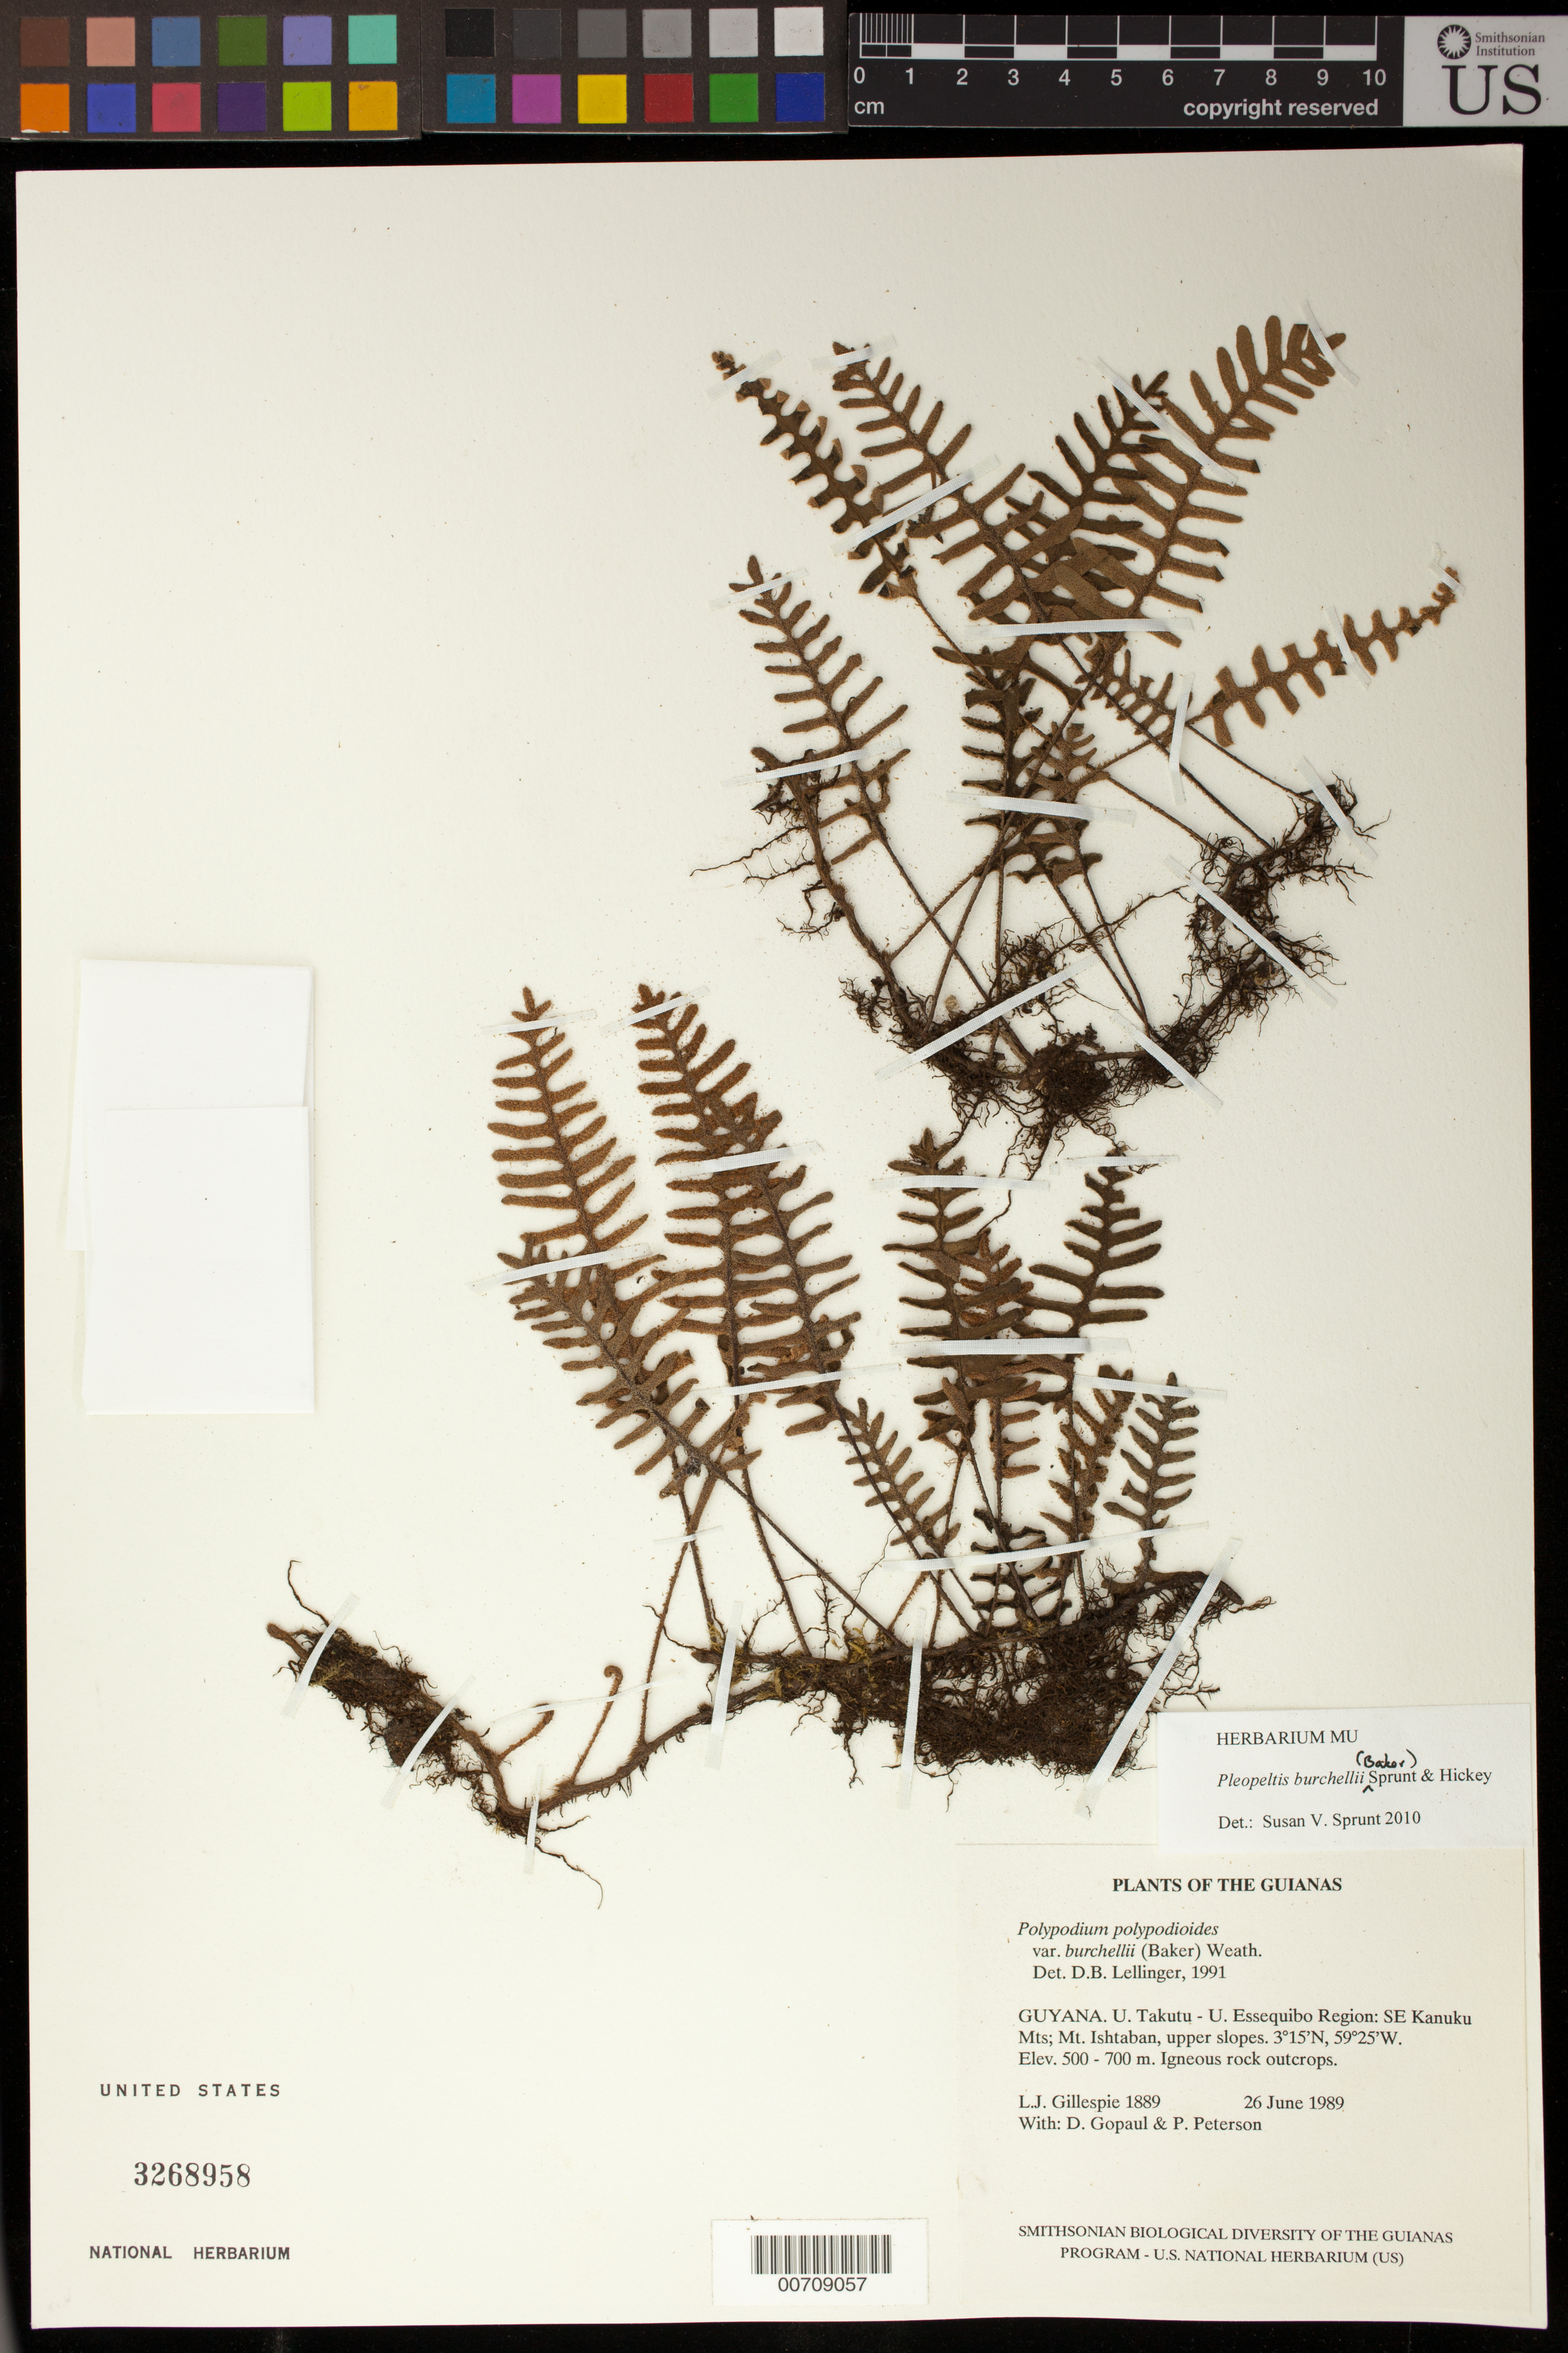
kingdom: Plantae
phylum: Tracheophyta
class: Polypodiopsida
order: Polypodiales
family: Polypodiaceae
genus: Pleopeltis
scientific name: Pleopeltis burchellii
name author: (Baker) Sprunt & Hickey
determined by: Sprunt, S. V.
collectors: L. J. Gillespie, D. Gopaul & P. M. Peterson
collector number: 1889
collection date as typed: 26 June 1989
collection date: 1989-06-26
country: Guyana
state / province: U. Takutu-U. Essequibo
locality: SE Kanuku Mts; Mt. Ishtaban, upper slopes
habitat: Igneous rock outcrops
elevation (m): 500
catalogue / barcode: US 3268958